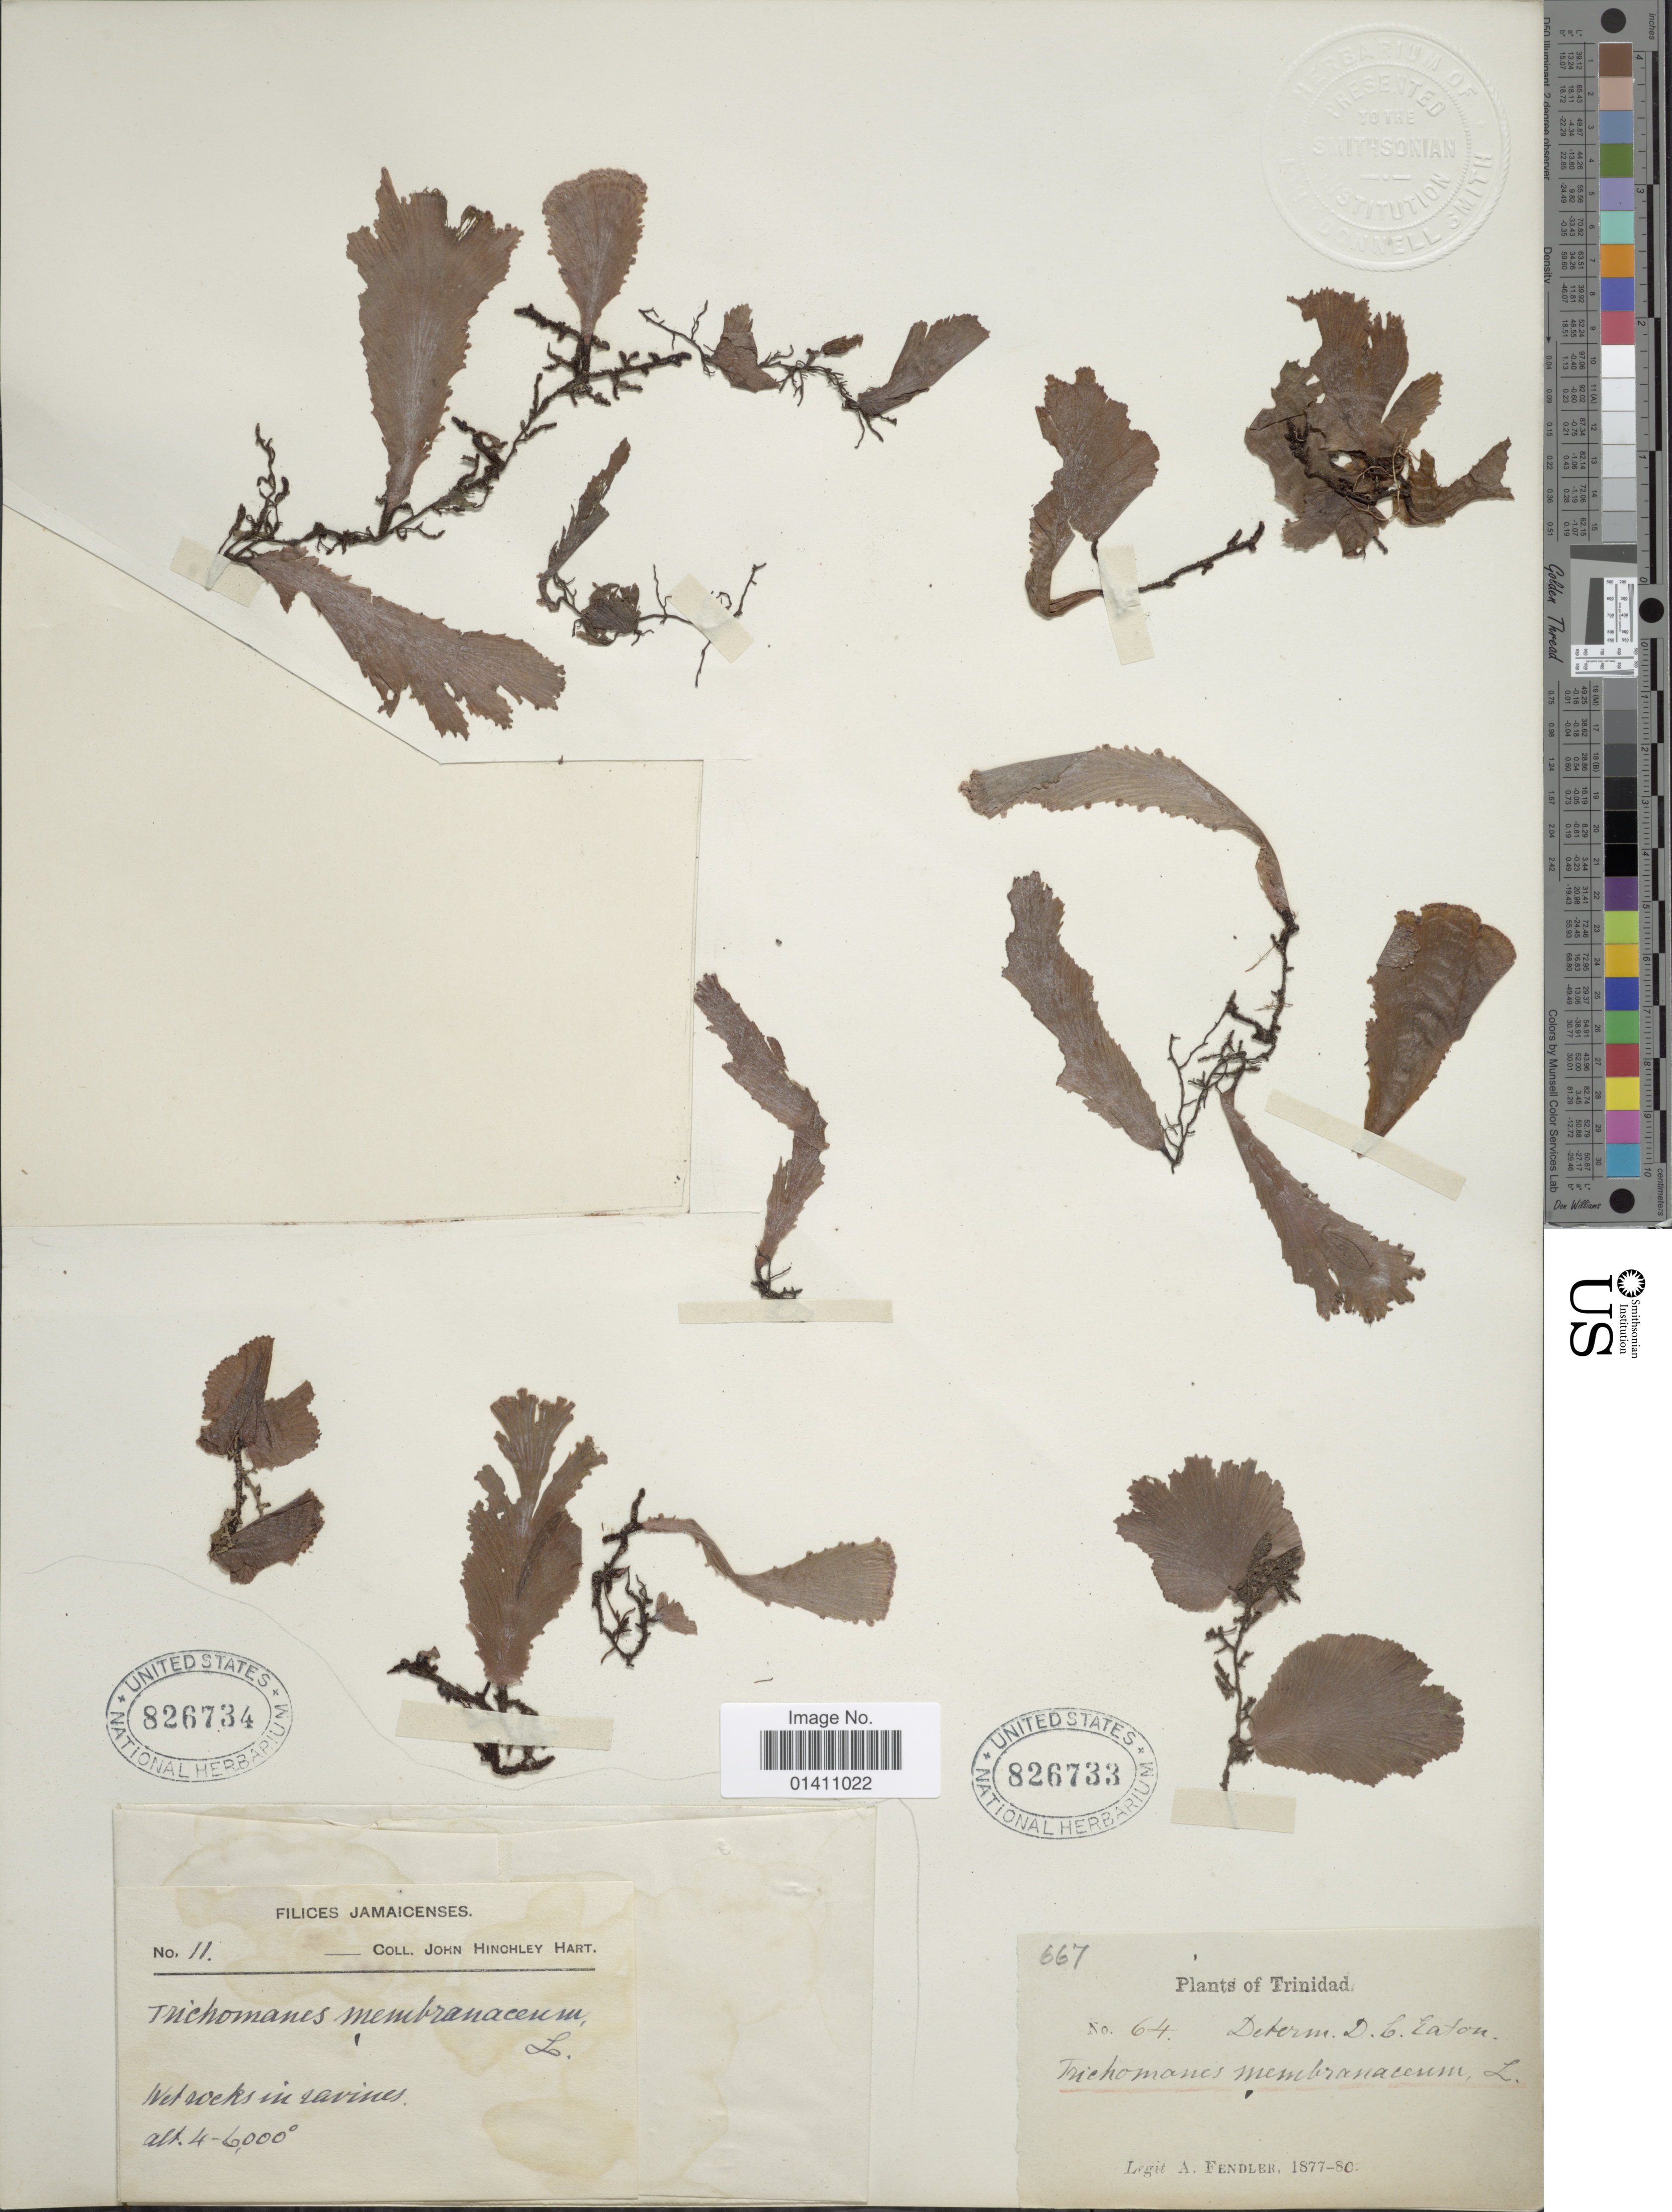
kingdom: Plantae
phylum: Tracheophyta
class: Polypodiopsida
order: Hymenophyllales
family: Hymenophyllaceae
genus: Didymoglossum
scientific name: Didymoglossum membranaceum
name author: (L.) Vareschi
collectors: A. Fendler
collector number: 667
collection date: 1877/1880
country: Trinidad and Tobago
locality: Trinidad.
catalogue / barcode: US 826733